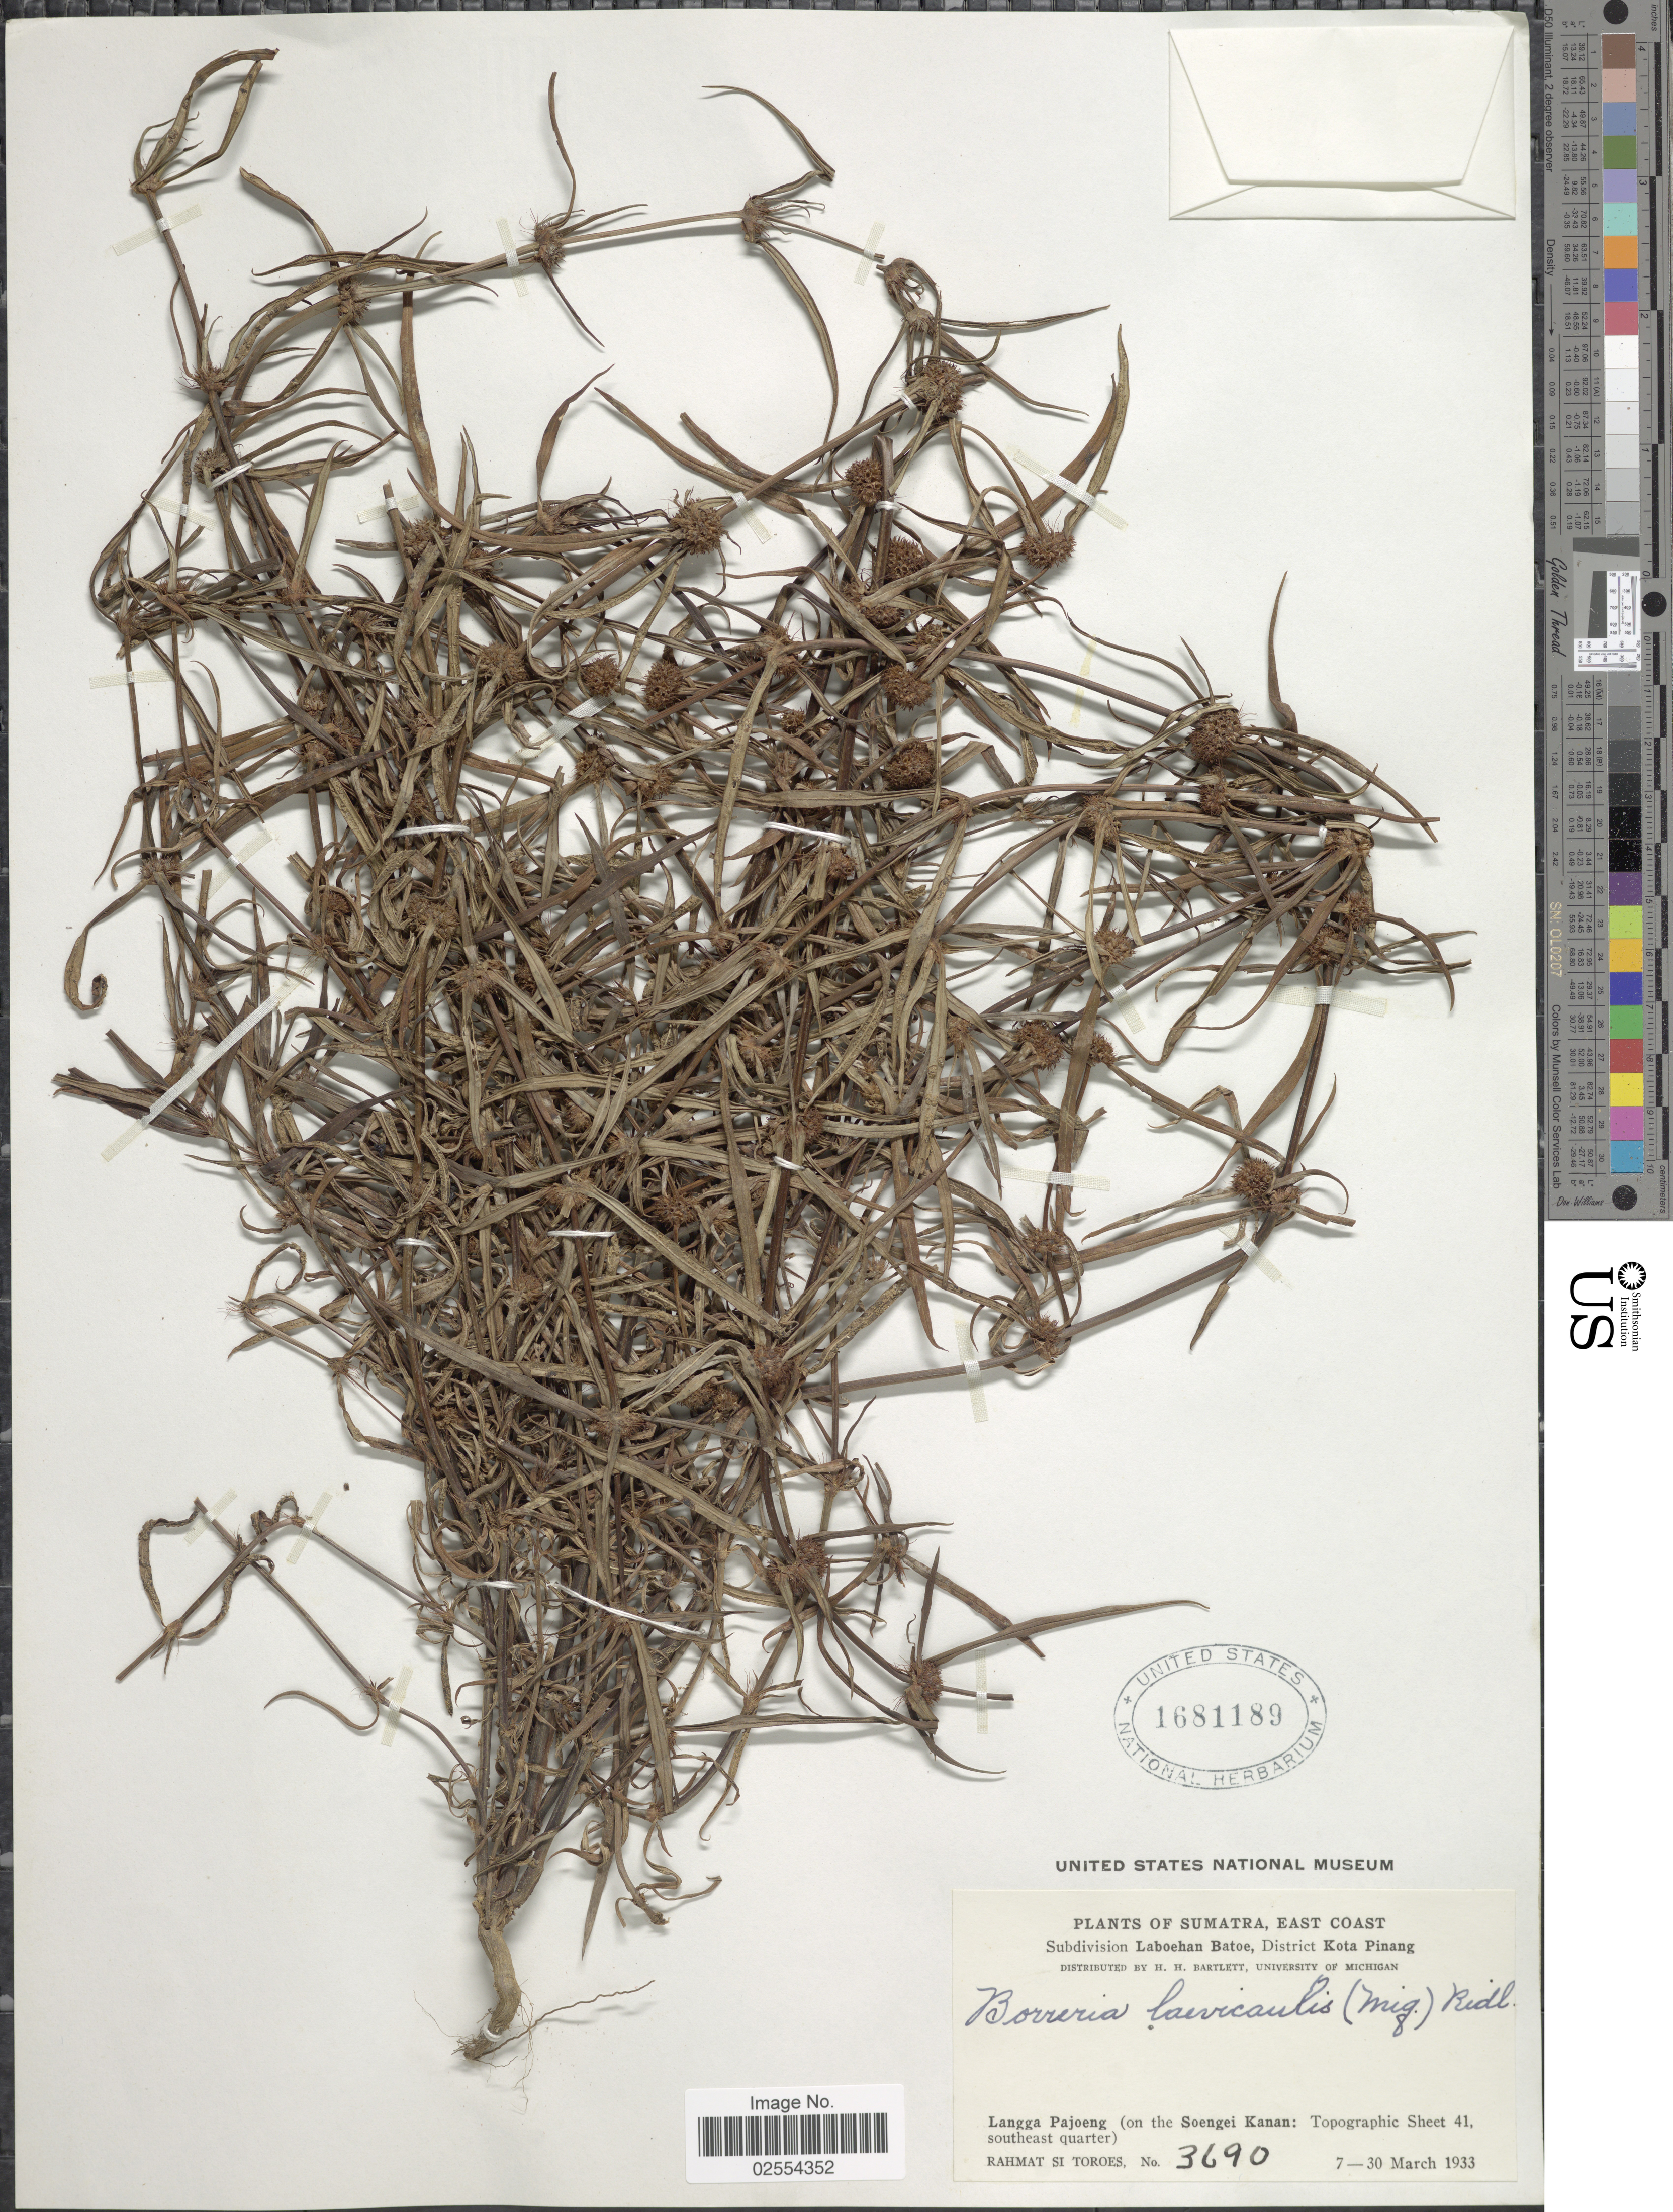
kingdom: Plantae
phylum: Tracheophyta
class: Magnoliopsida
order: Gentianales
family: Rubiaceae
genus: Spermacoce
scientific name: Spermacoce laevicaulis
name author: Miq.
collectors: Rahmat Si Boeea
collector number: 3690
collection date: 1933-03-07/1933-03-30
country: Indonesia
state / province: Sumatra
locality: East Coast, Subdivision Laboehan Batoe, District Kota Pinang, Langga Pajoeng (on the Soengei Kanan: Topographic Sheet 41, southeast quarter)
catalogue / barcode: US 1681189